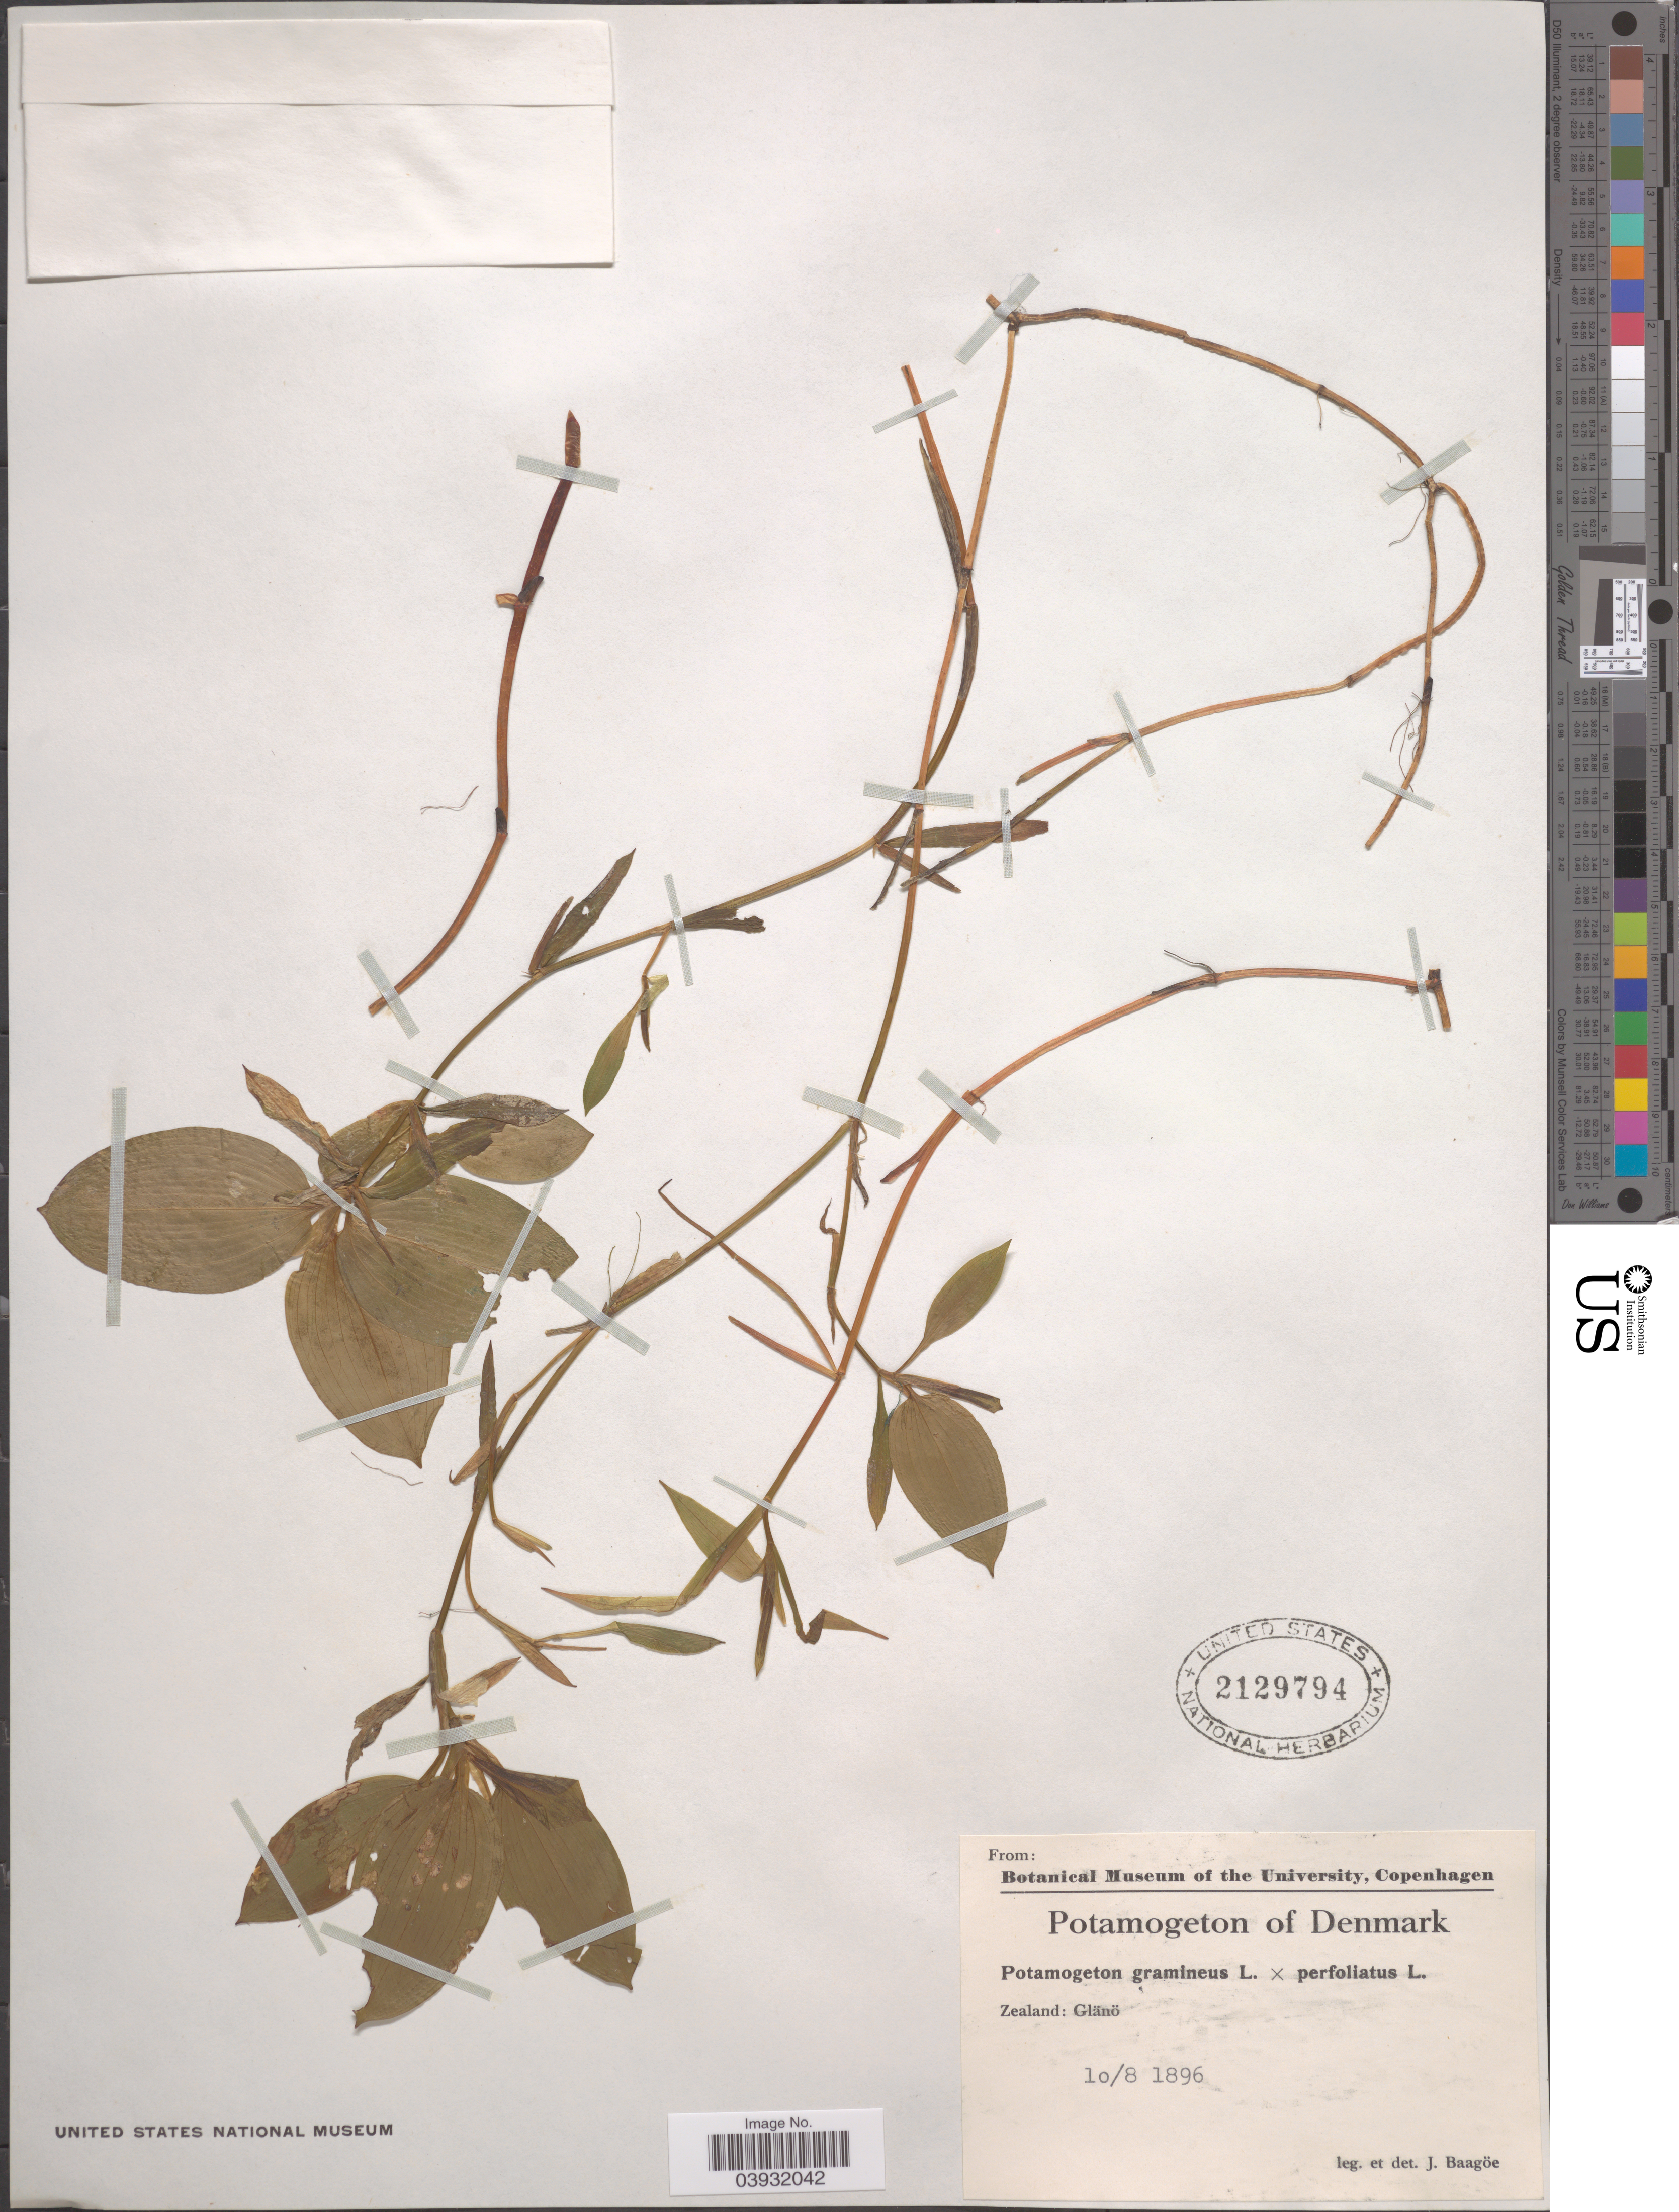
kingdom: Plantae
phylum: Tracheophyta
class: Liliopsida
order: Alismatales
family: Potamogetonaceae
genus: Potamogeton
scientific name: Potamogeton gramineus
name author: L.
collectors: J. Baagoe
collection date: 1896-08-10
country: Denmark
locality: Zealand: Glänö.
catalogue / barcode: US 2129794